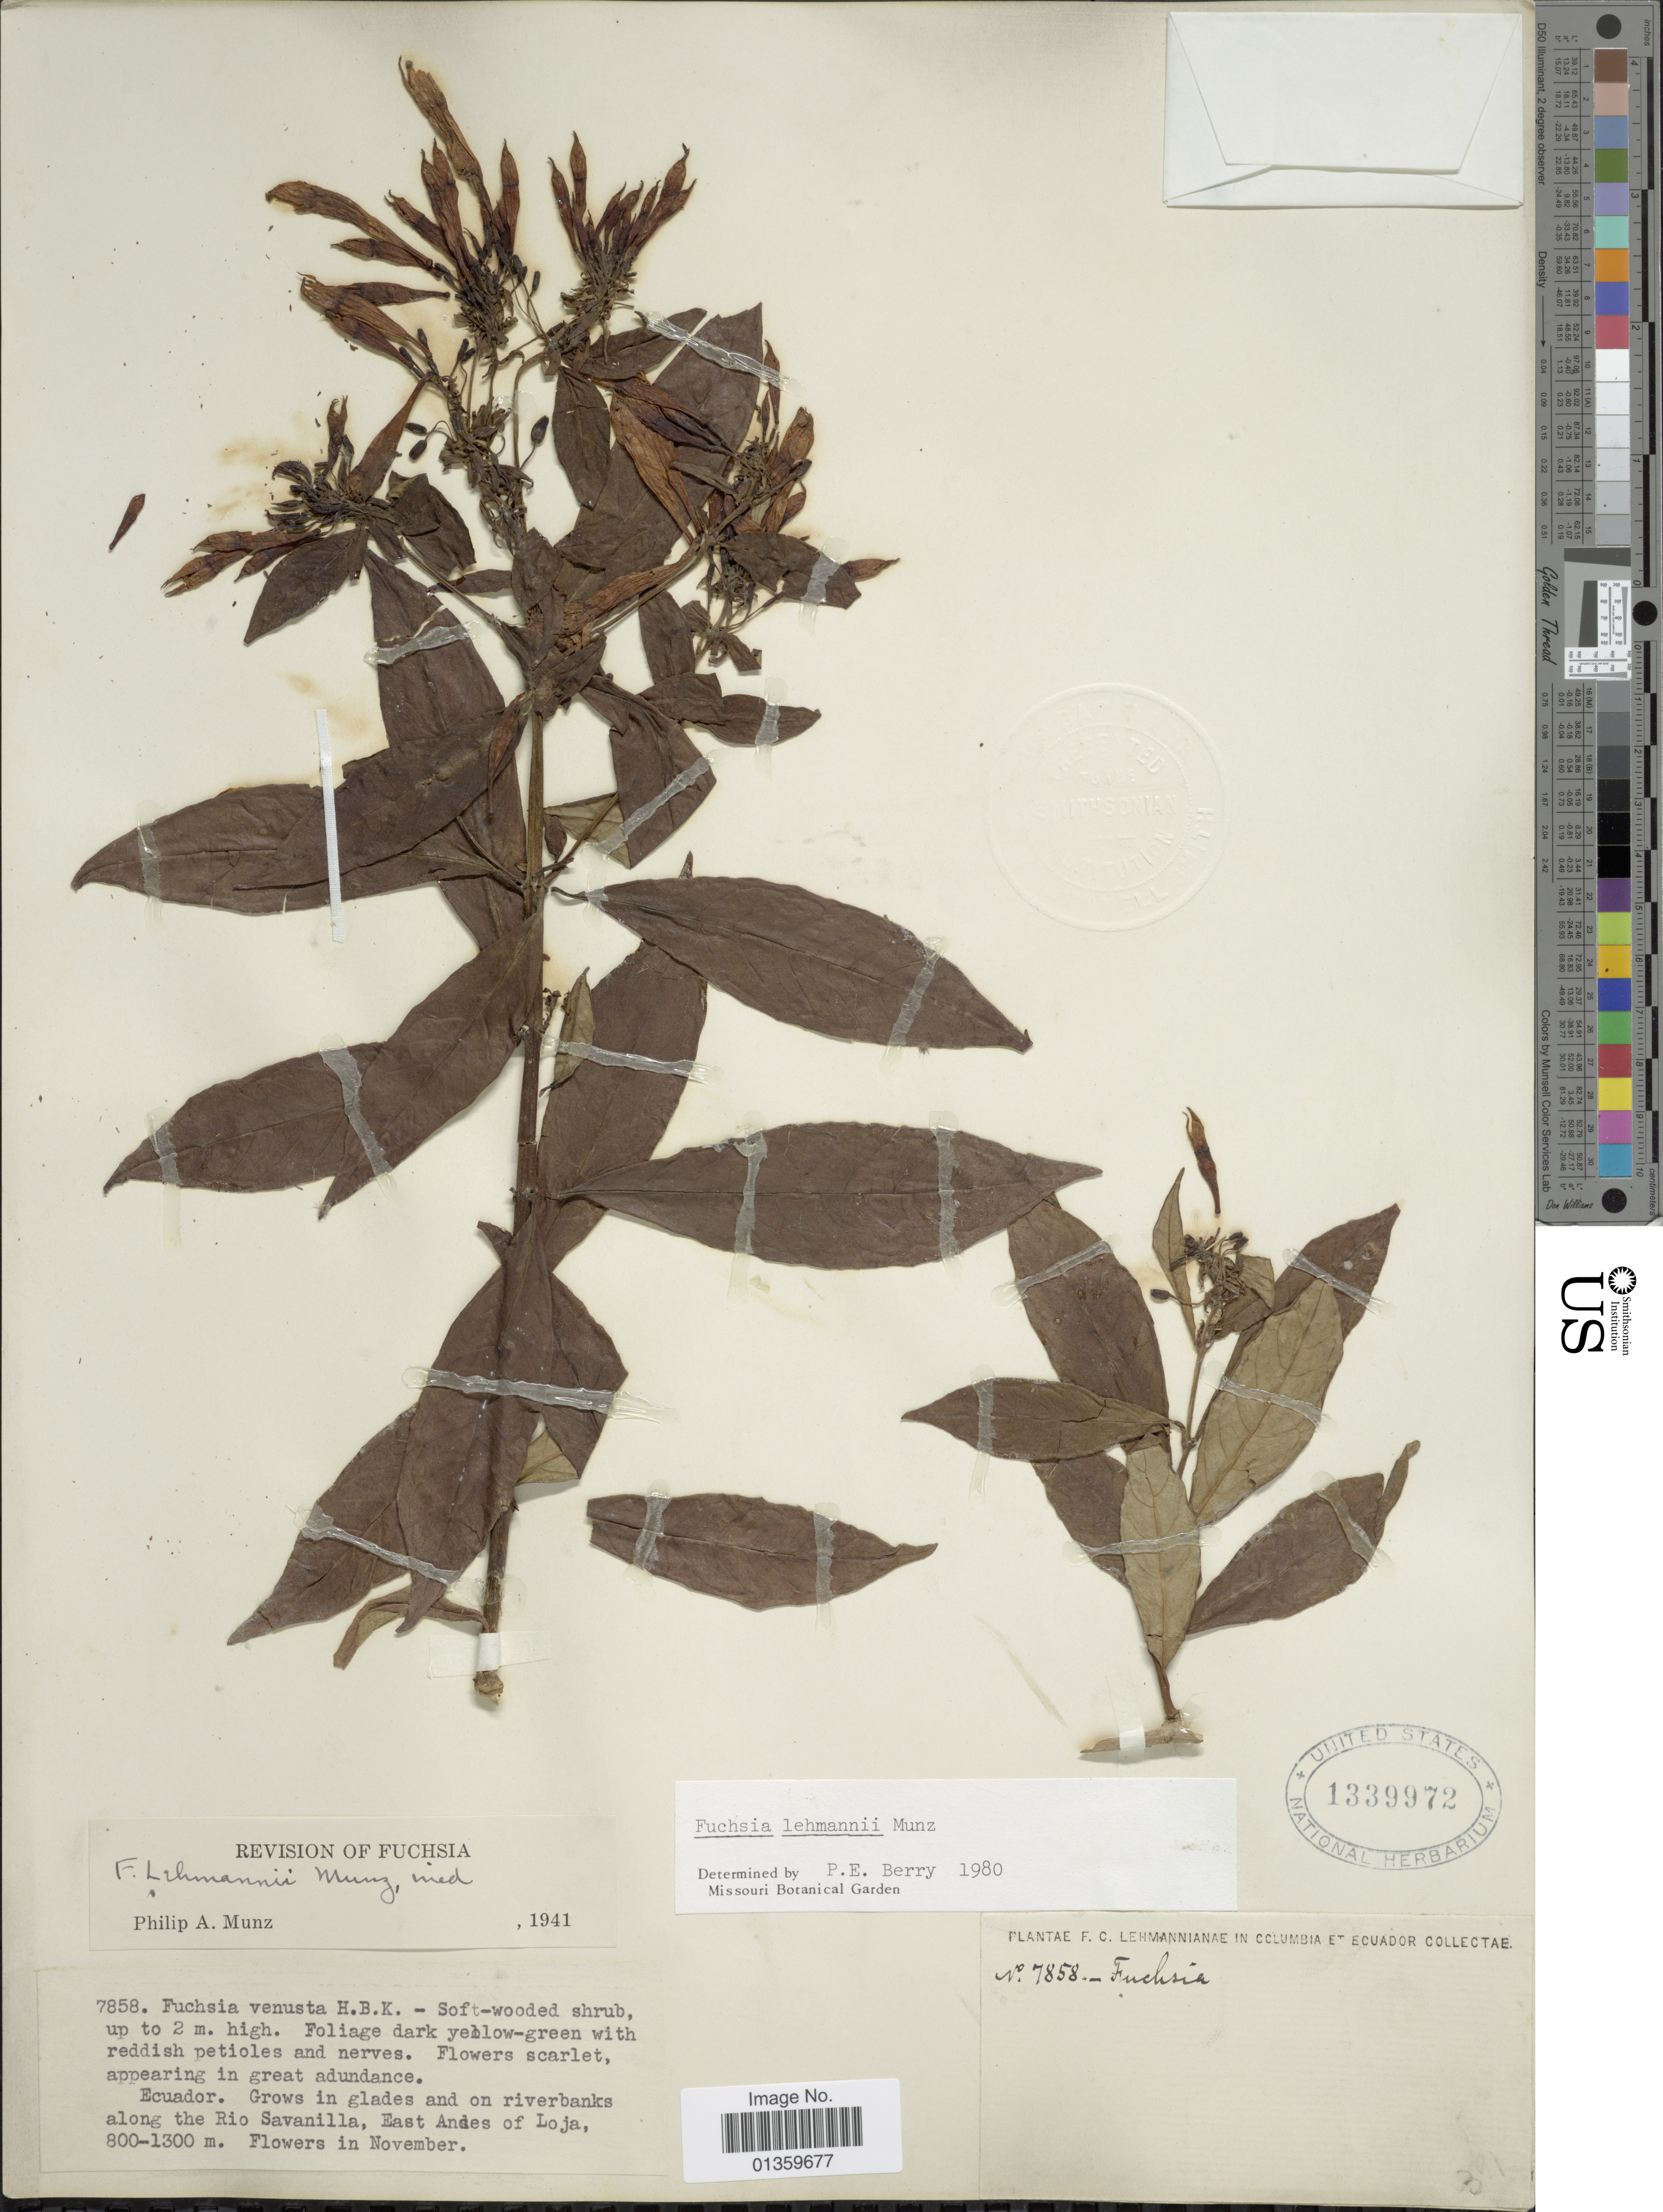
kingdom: Plantae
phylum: Tracheophyta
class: Magnoliopsida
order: Myrtales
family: Onagraceae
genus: Fuchsia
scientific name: Fuchsia lehmannii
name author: Munz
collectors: F. C. Lehmann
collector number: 7858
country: Ecuador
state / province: Loja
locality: Along the Rio Savanilla, East Andes of Loja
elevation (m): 800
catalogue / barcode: US 1339972